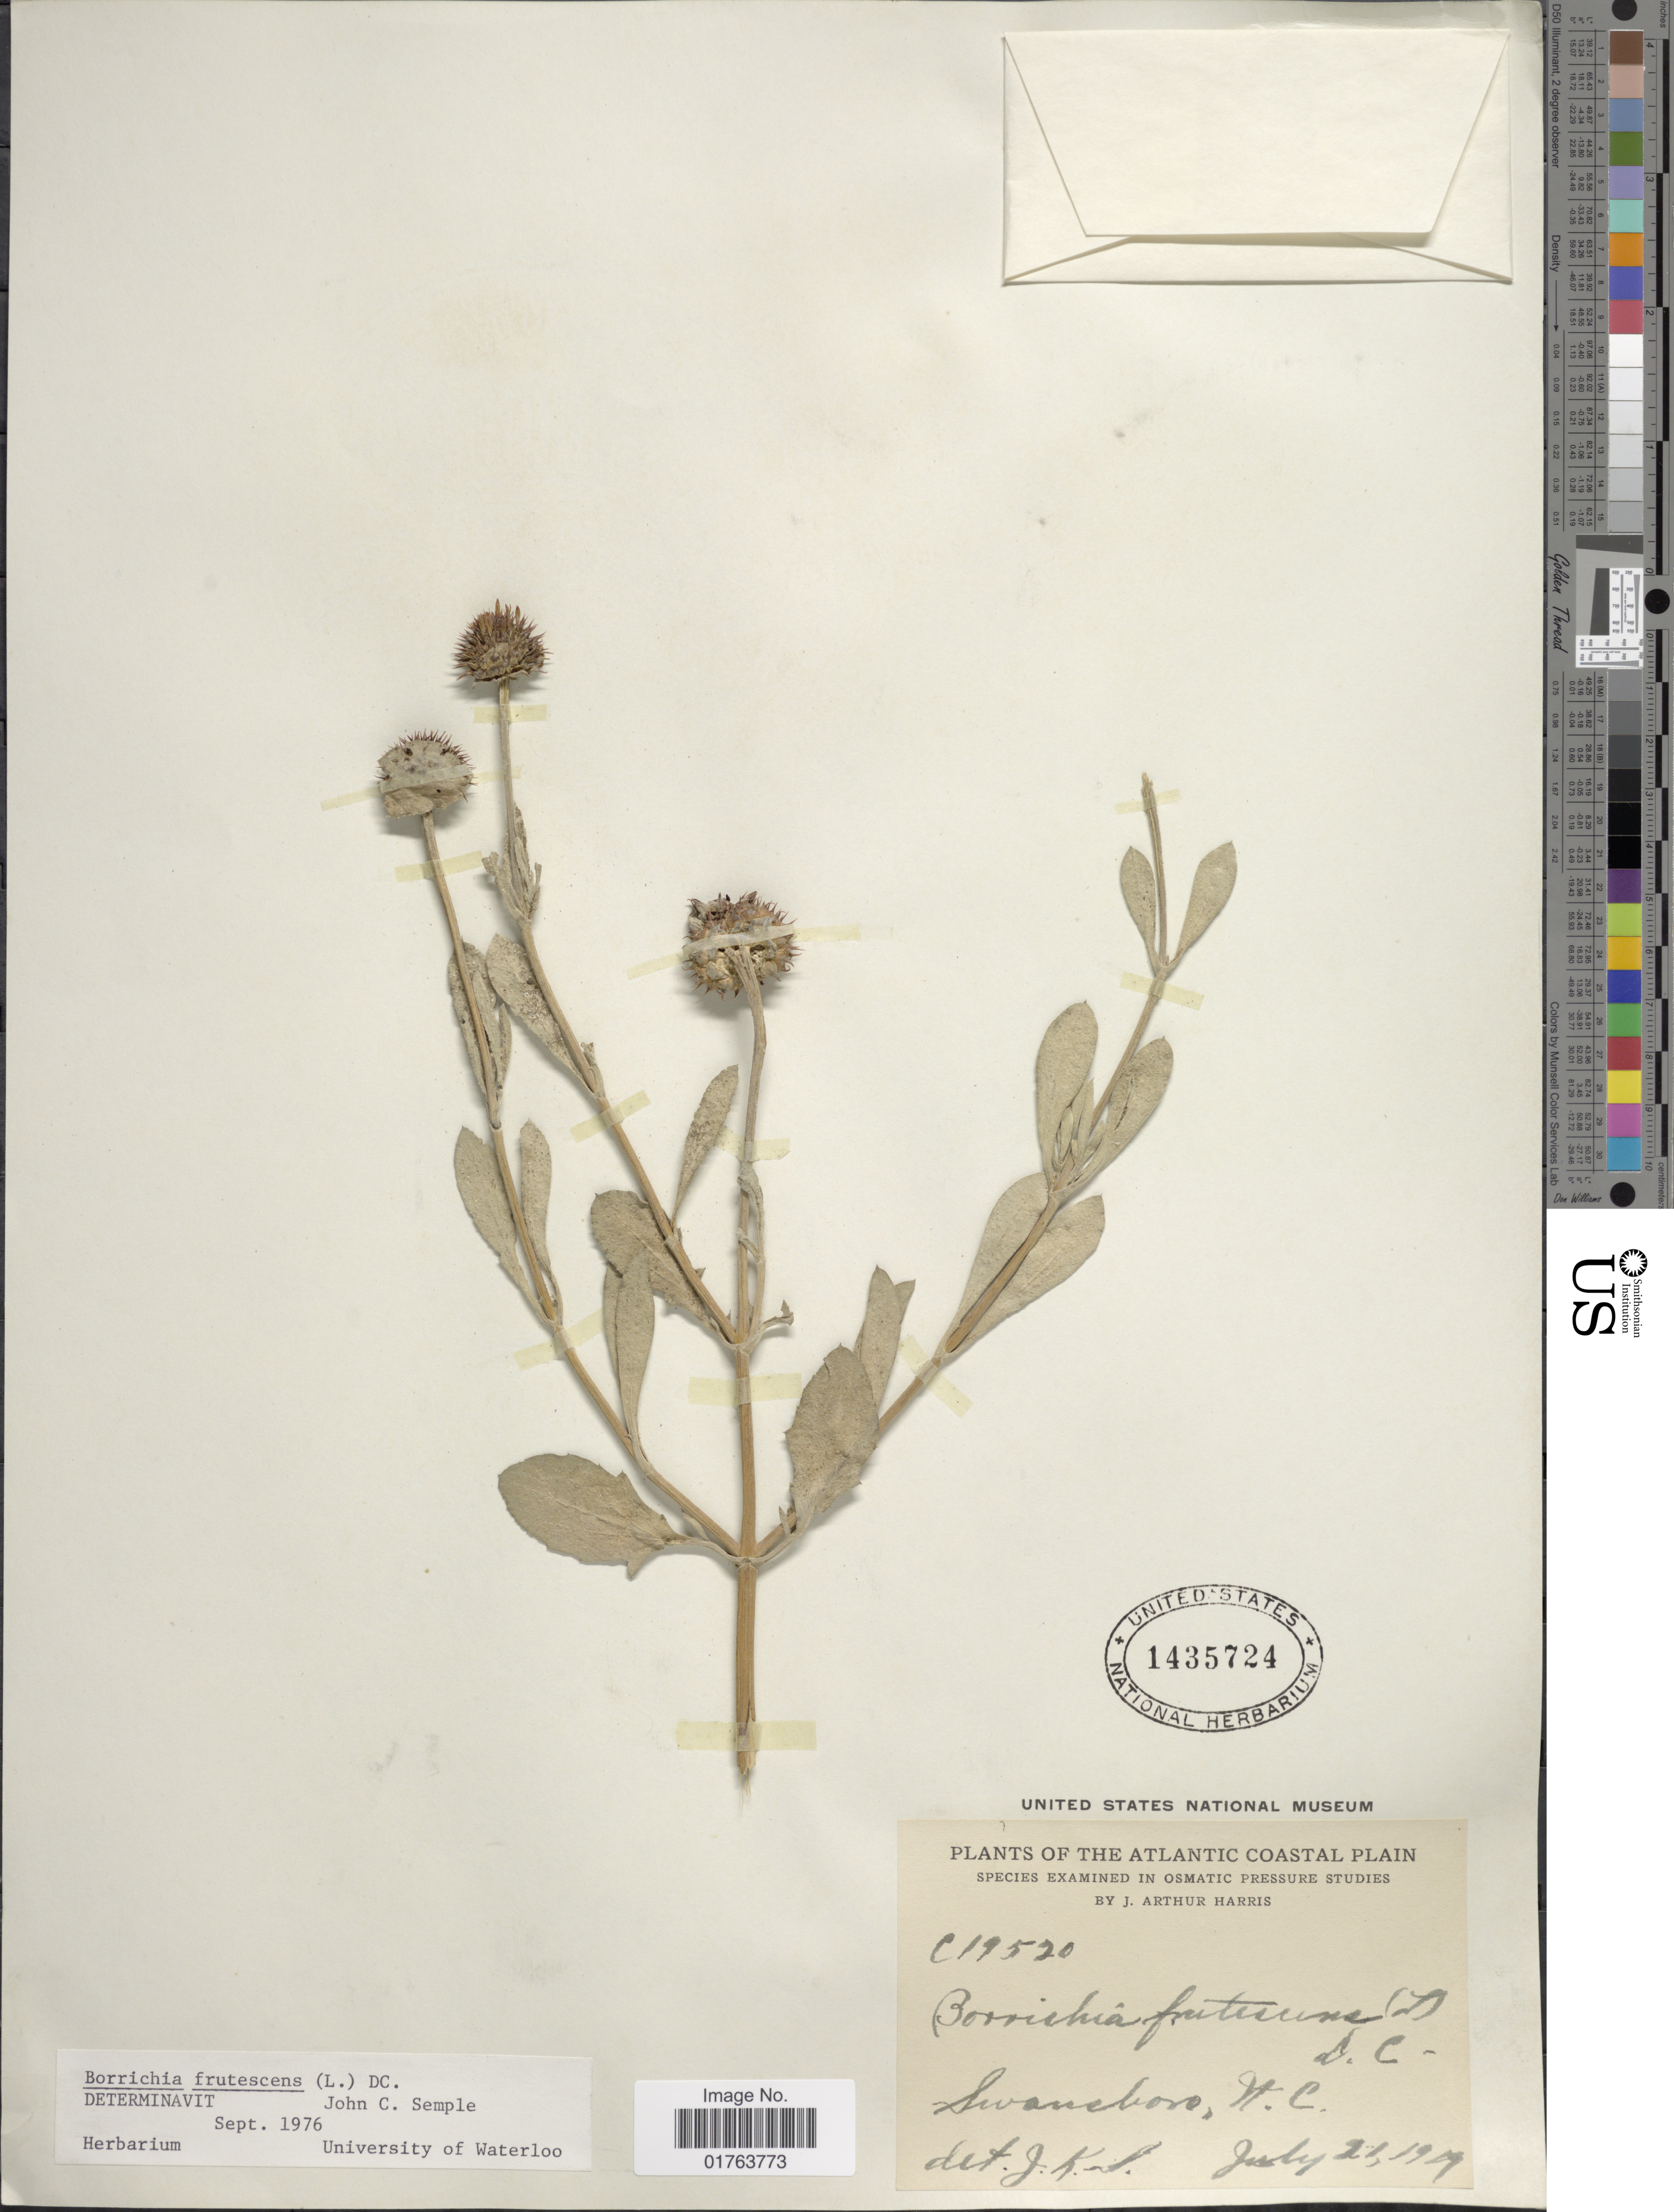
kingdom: Plantae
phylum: Tracheophyta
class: Magnoliopsida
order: Asterales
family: Asteraceae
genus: Borrichia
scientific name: Borrichia frutescens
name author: (L.) DC.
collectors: A. Harris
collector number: C19520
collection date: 1919-07-21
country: United States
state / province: North Carolina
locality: Swansboro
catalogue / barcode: US 1435724